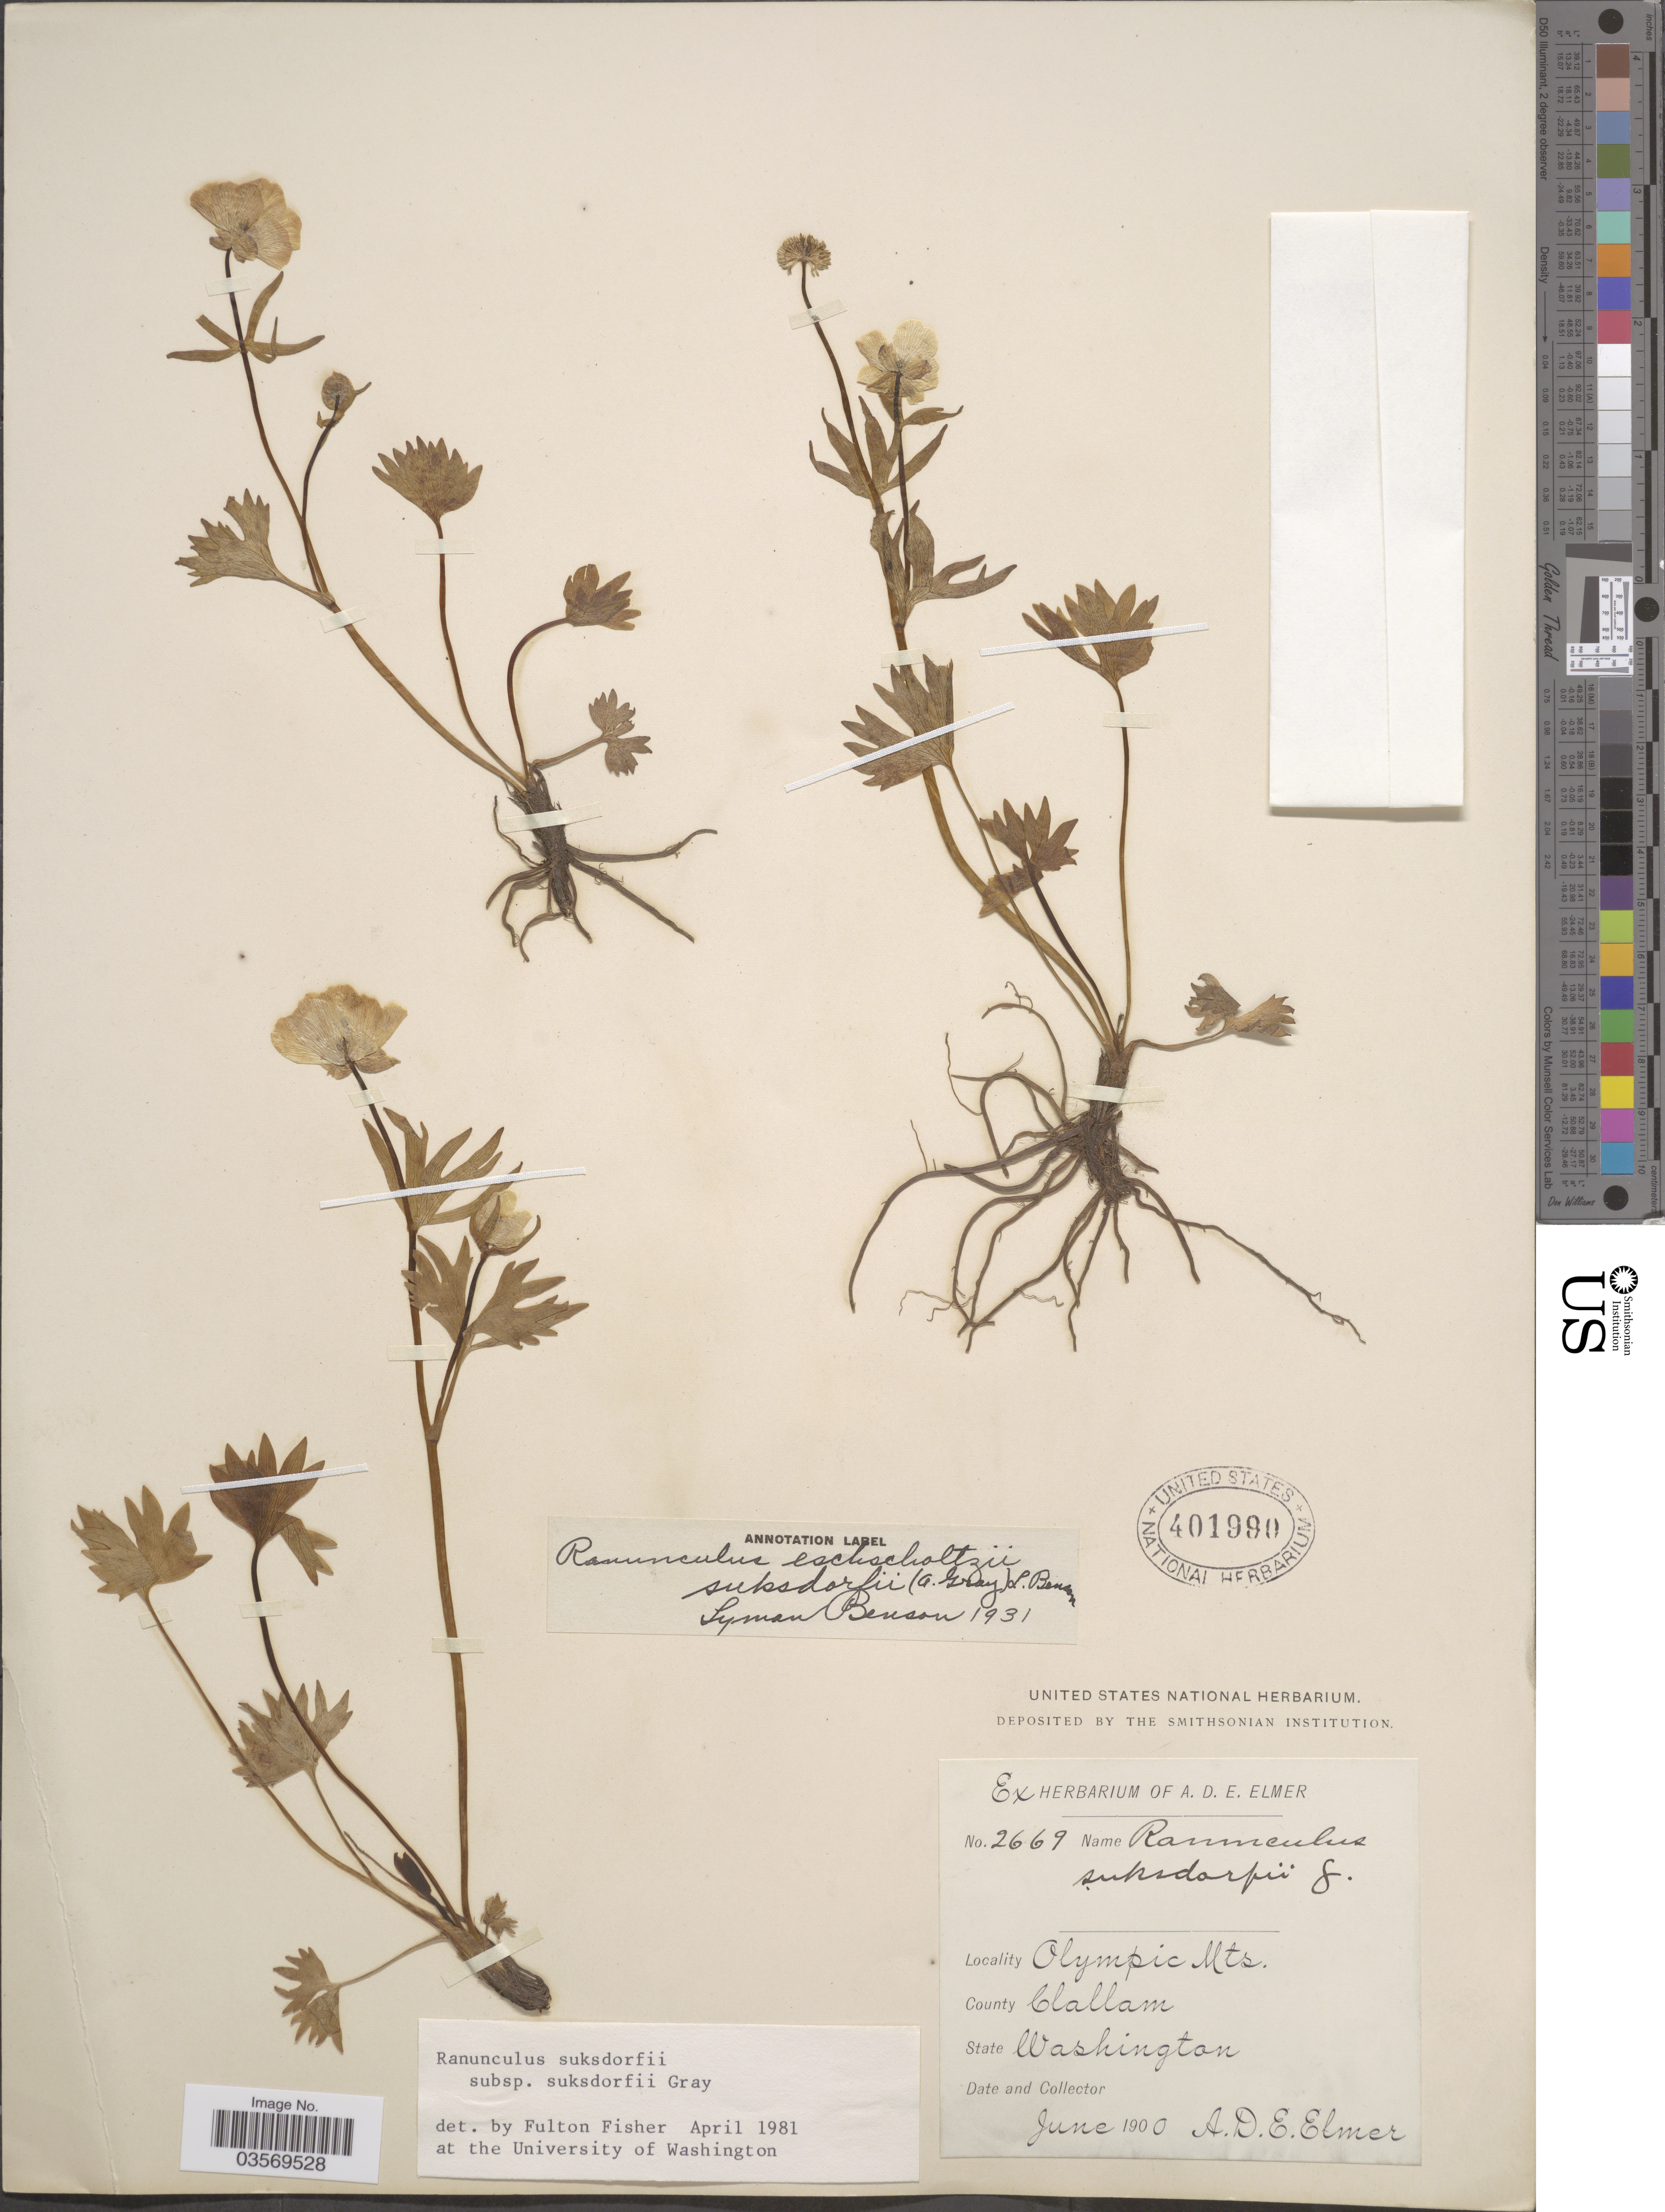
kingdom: Plantae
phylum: Tracheophyta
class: Magnoliopsida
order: Ranunculales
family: Ranunculaceae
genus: Ranunculus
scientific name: Ranunculus suksdorfii var. suksdorfii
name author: A. Gray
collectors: A. D. E. Elmer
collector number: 2669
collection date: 1900-06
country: United States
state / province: Washington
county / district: Clallam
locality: Olympic Mts. County Clallam.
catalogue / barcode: US 401990